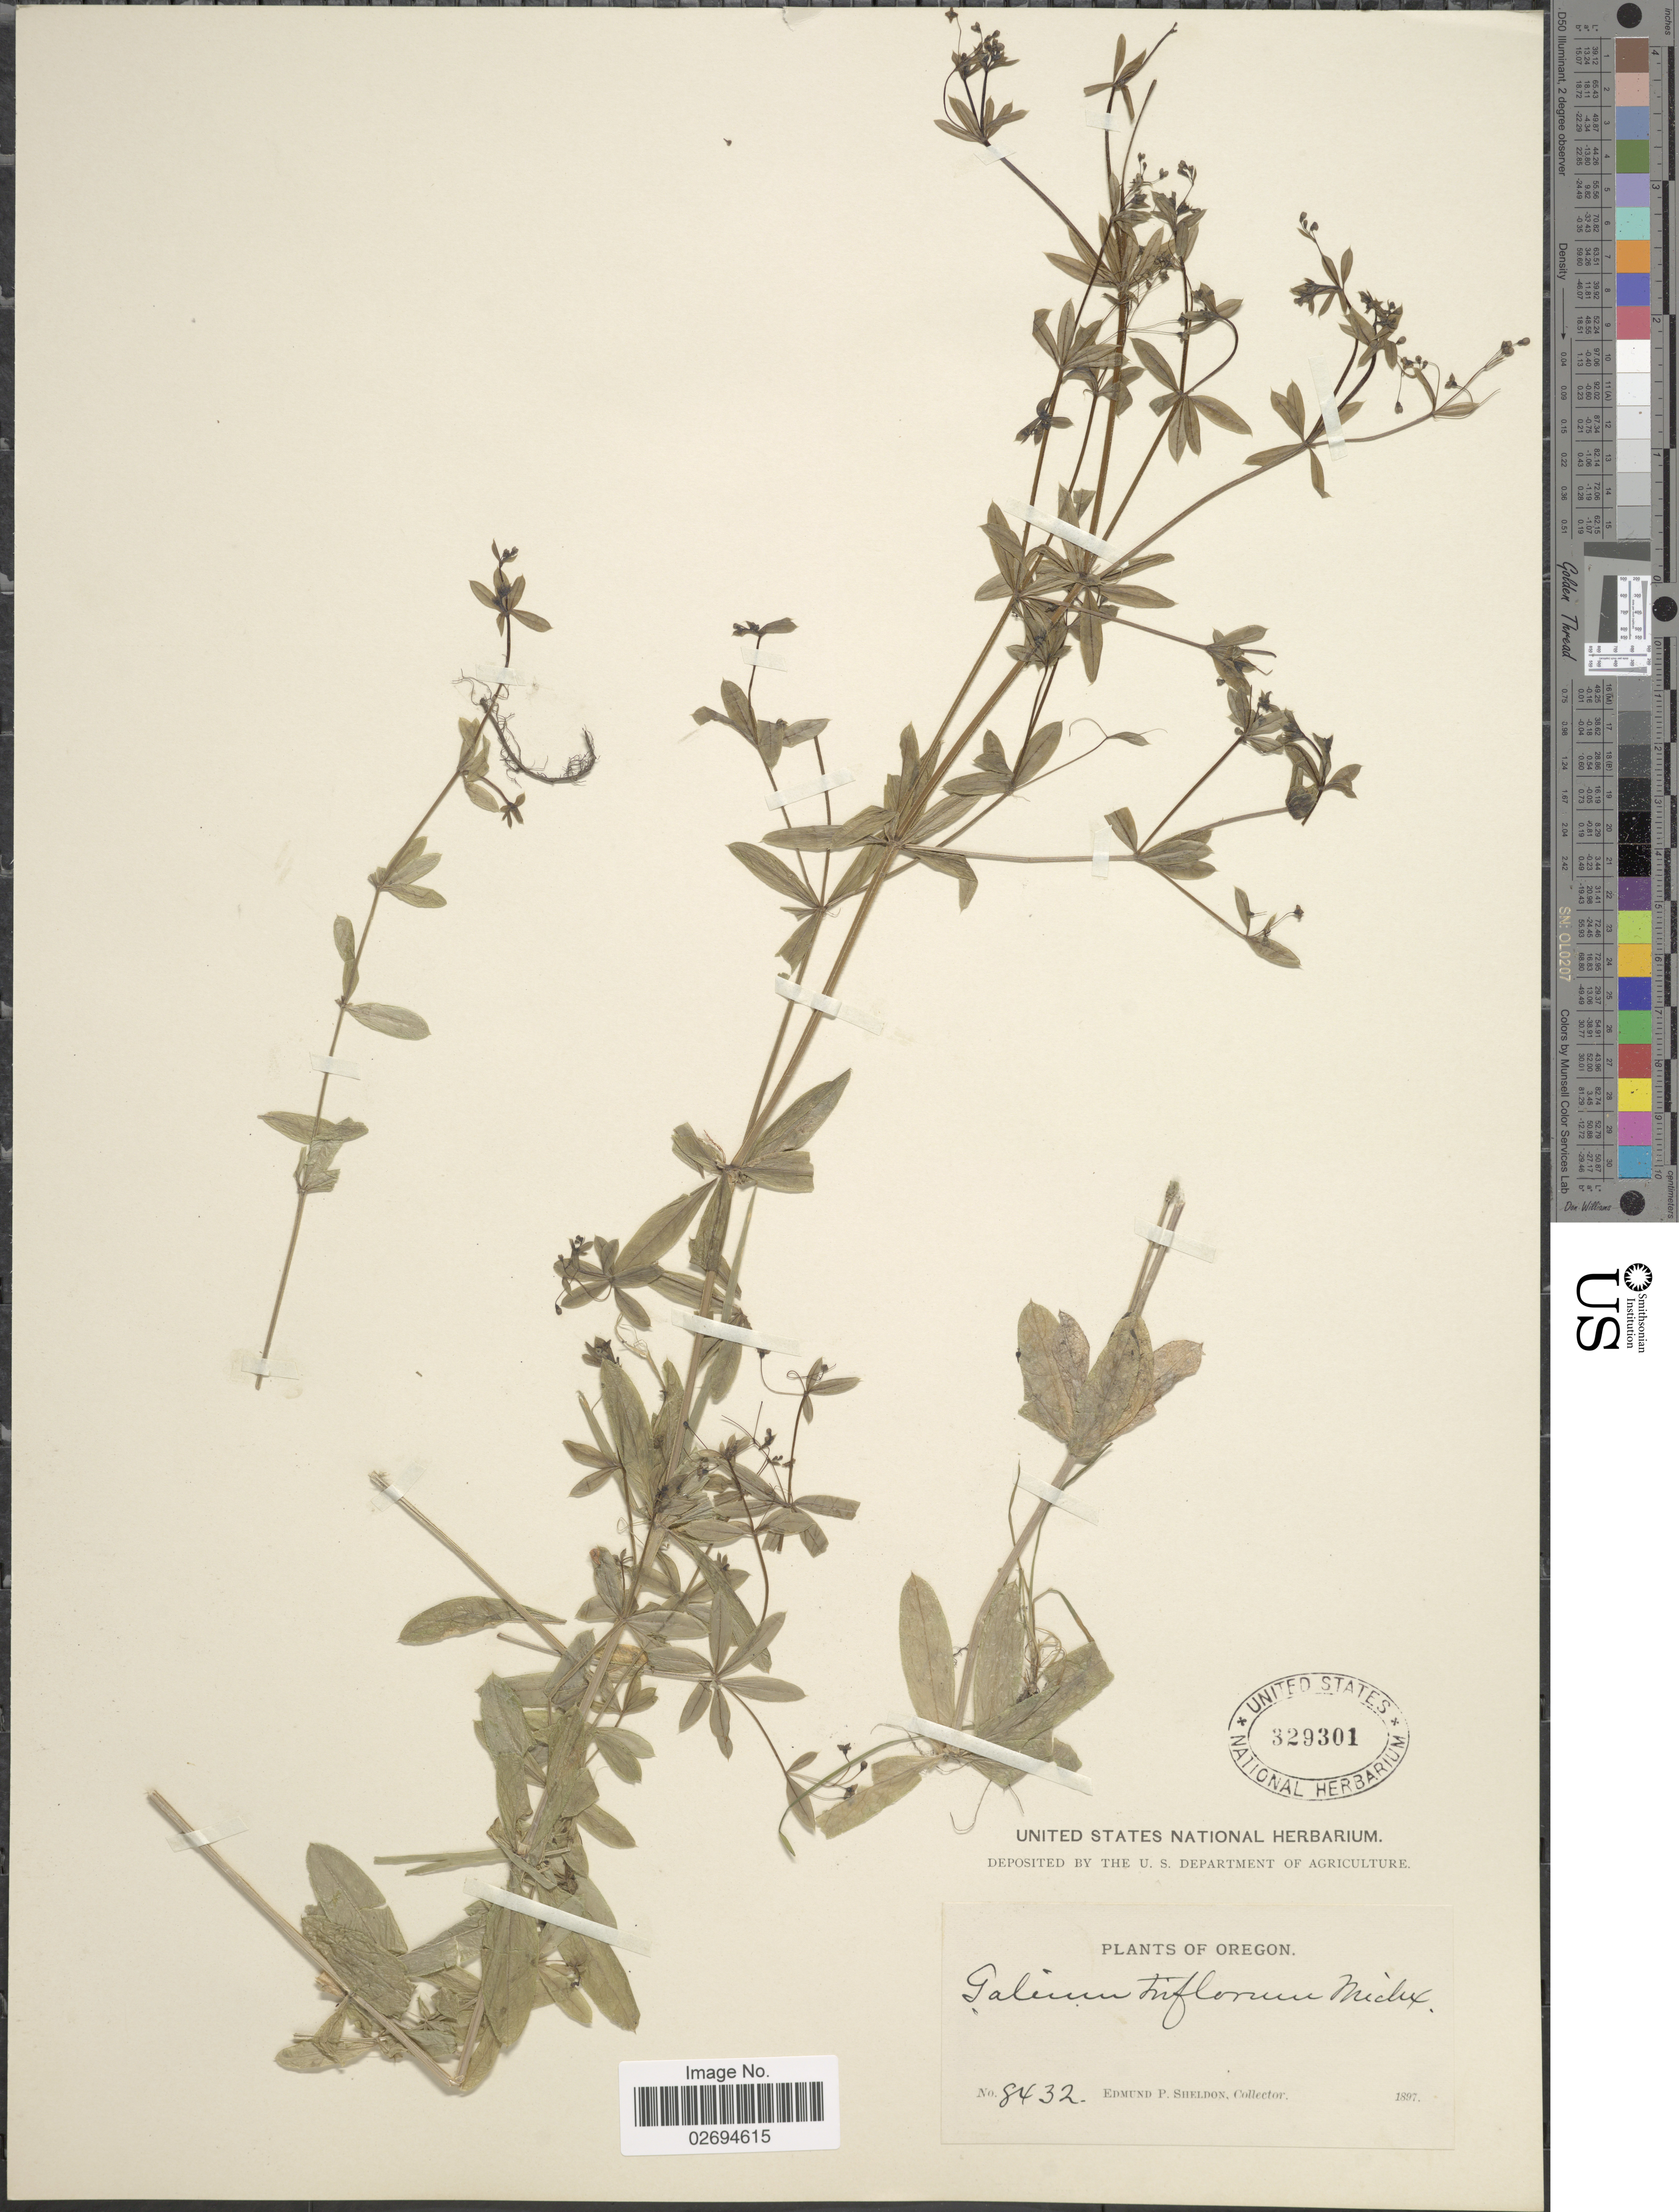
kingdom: Plantae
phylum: Tracheophyta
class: Magnoliopsida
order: Gentianales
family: Rubiaceae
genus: Galium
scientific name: Galium triflorum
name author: Michx.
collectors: E. P. Sheldon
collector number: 8432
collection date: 1897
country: United States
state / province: Oregon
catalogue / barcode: US 329301